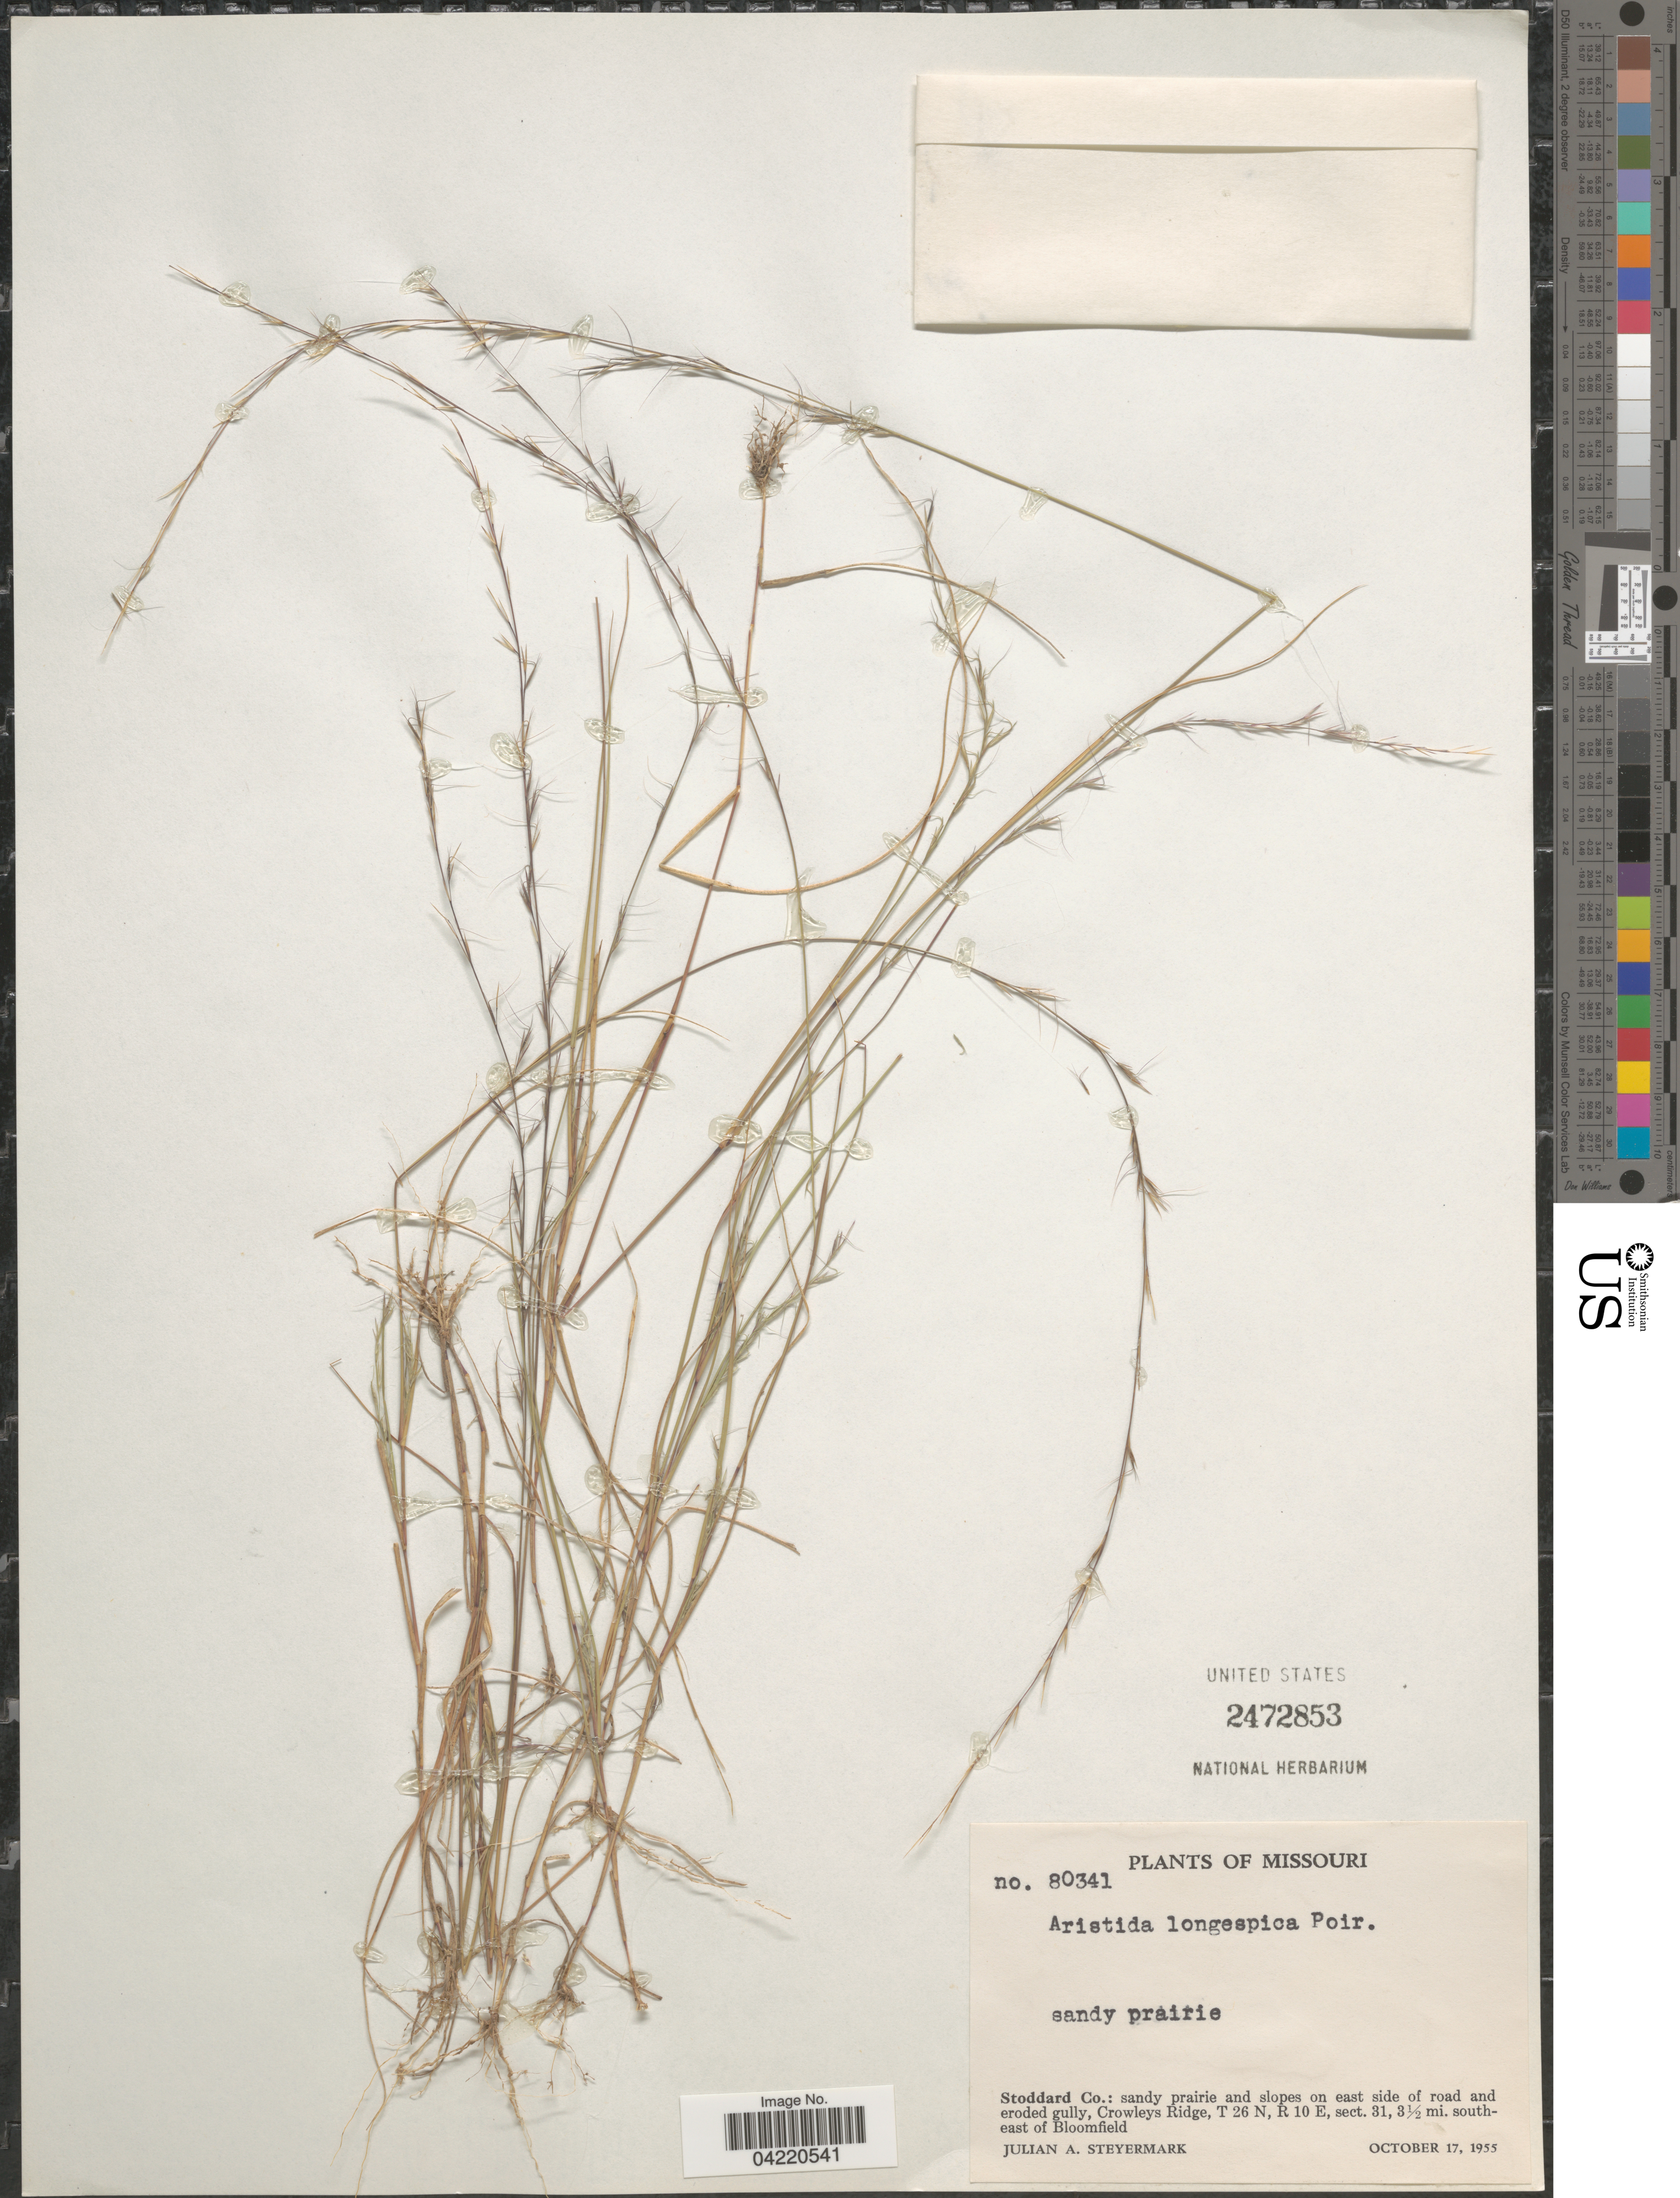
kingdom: Plantae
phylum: Tracheophyta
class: Liliopsida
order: Poales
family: Poaceae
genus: Aristida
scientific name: Aristida longespica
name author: Poir.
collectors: J. Steyermark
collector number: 80341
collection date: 1955-10-17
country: United States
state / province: Missouri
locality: Stoddard Co.: sandy prairie and slopes on east side of road and eroded gully, Crowleys Ridge, T 26 N, R 10 E, sect. 31, 3 1/2 mi. south east of Bloomfield.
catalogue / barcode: US 2472853